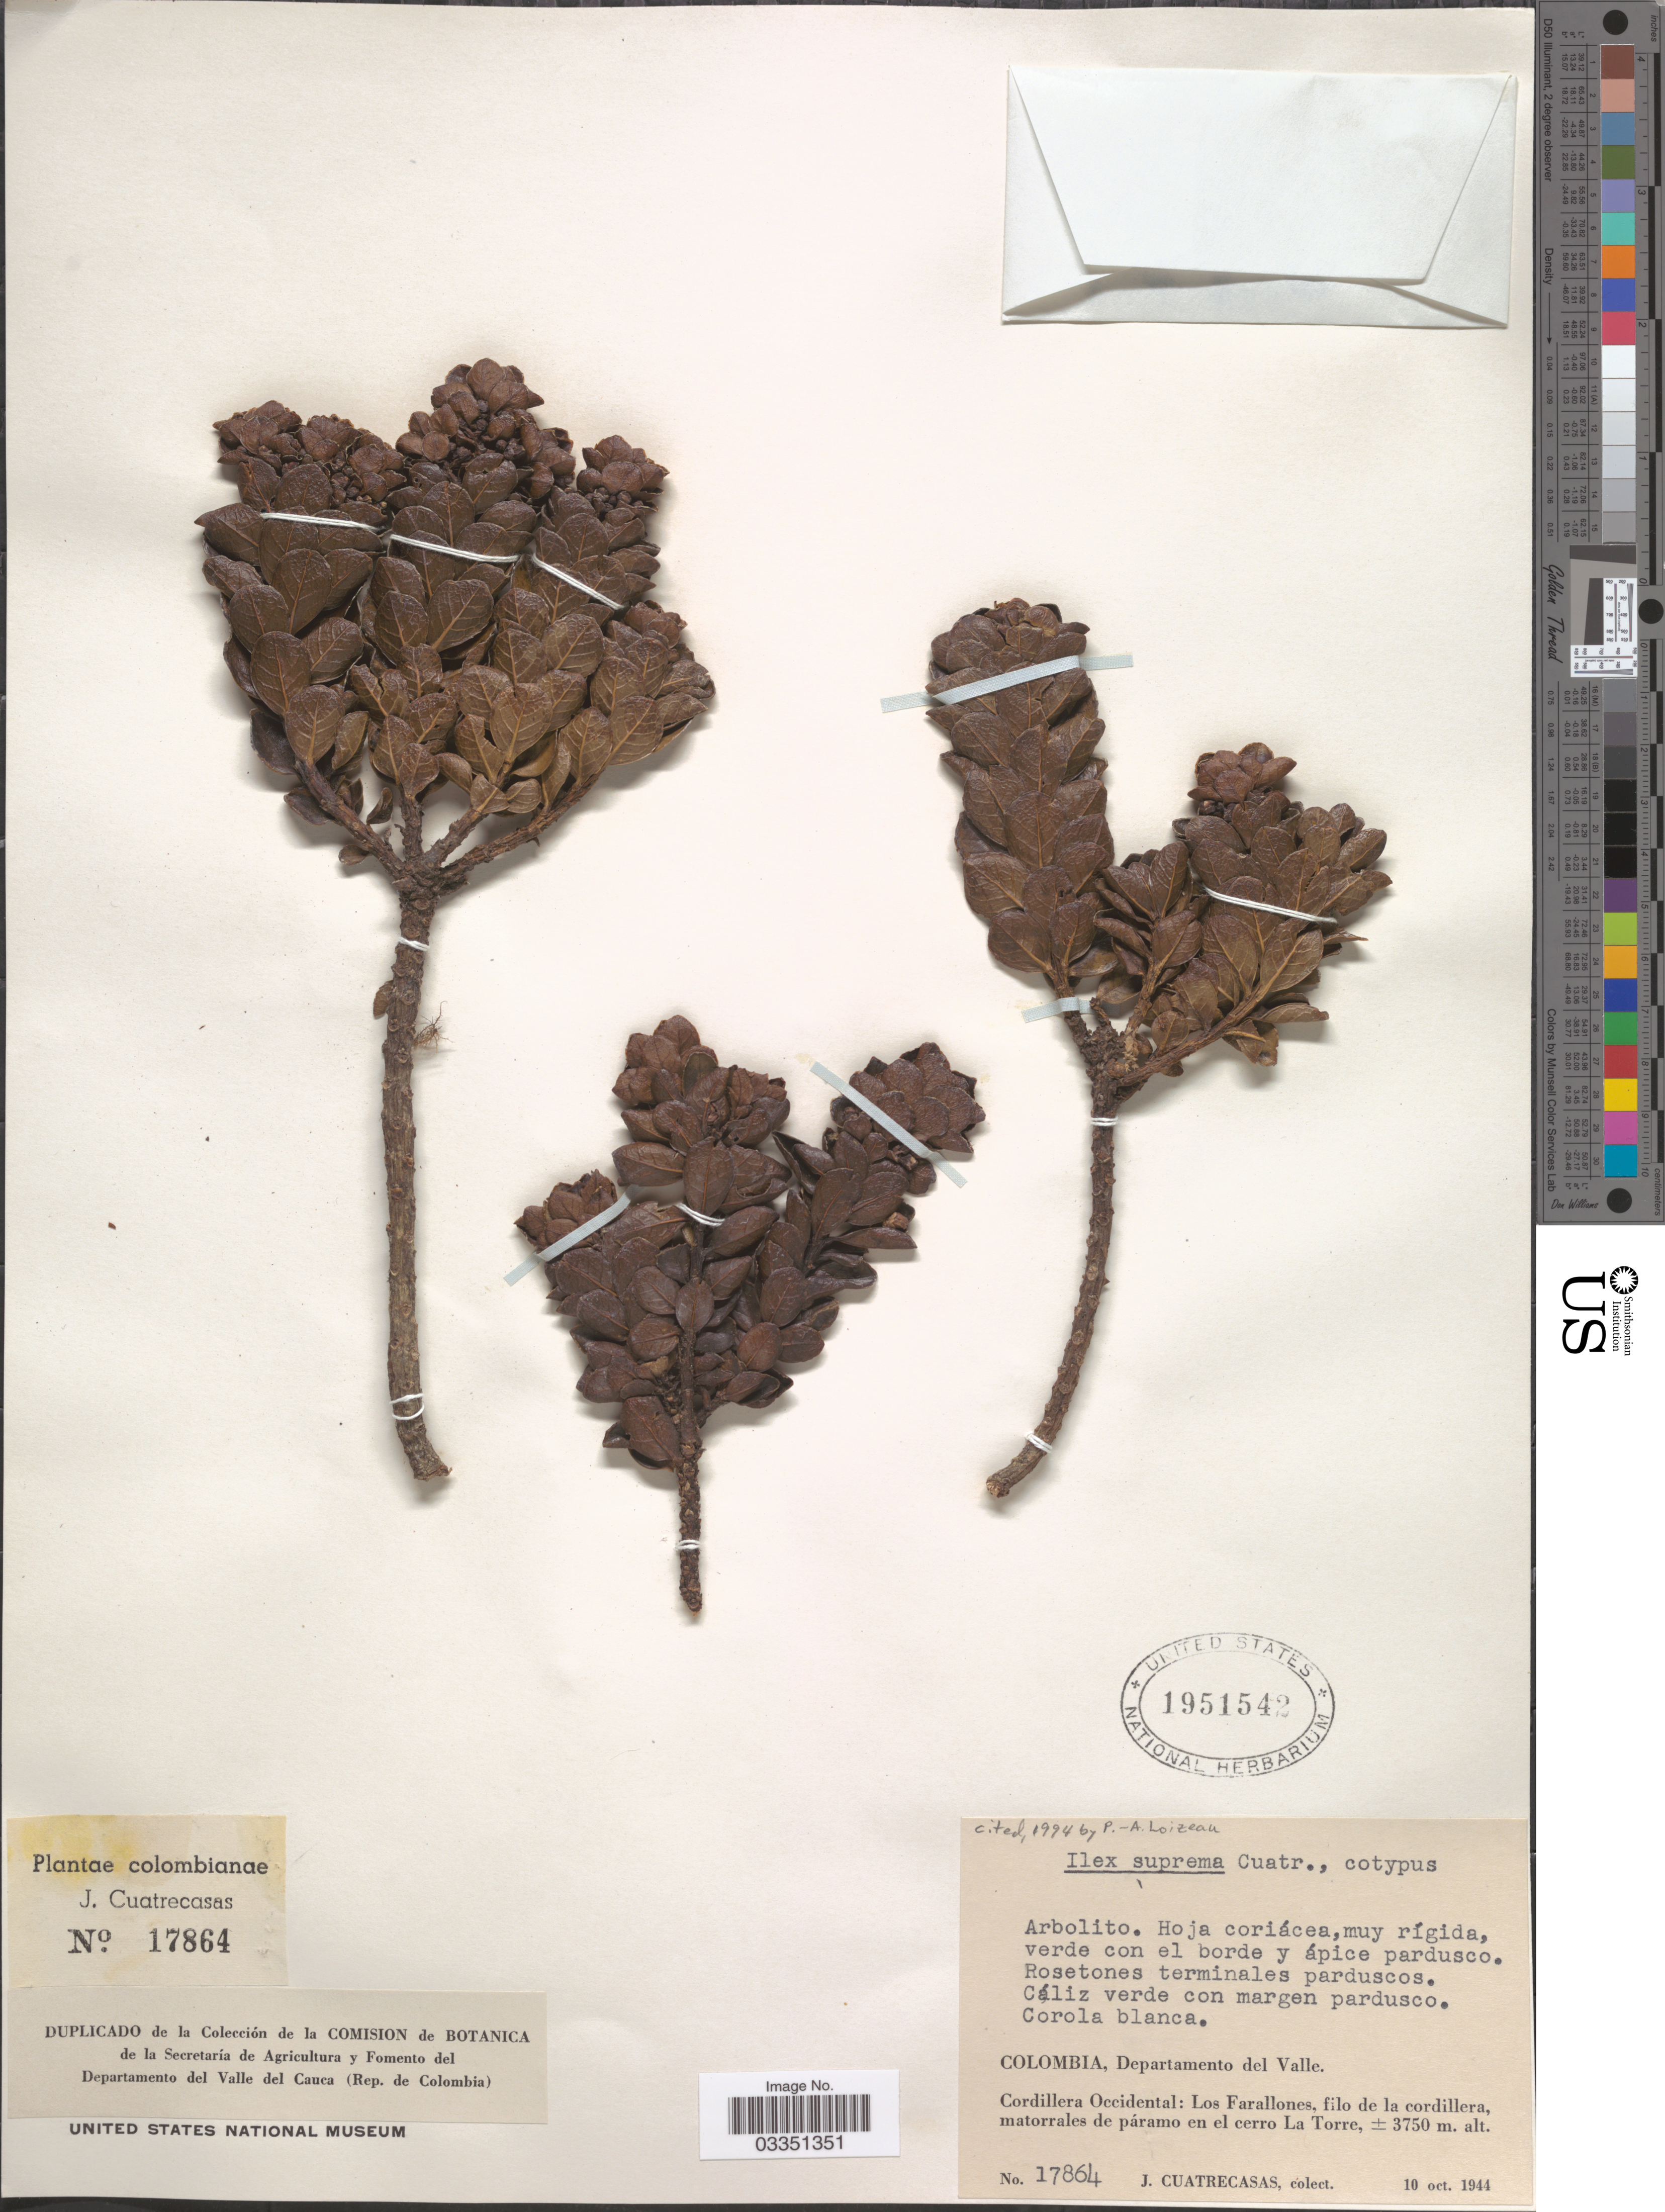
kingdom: Plantae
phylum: Tracheophyta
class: Magnoliopsida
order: Aquifoliales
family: Aquifoliaceae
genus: Ilex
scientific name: Ilex suprema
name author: Cuatrec.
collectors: J. Cuatrecasas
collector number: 17864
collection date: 1944-10-10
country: Colombia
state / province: Valle del Cauca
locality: Departamento del Valle. Cordillera Occidental: Los Farallones, filo de la cordillera, matorrales de páramo en el cerro La Torre.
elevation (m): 3750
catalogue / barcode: US 1951542